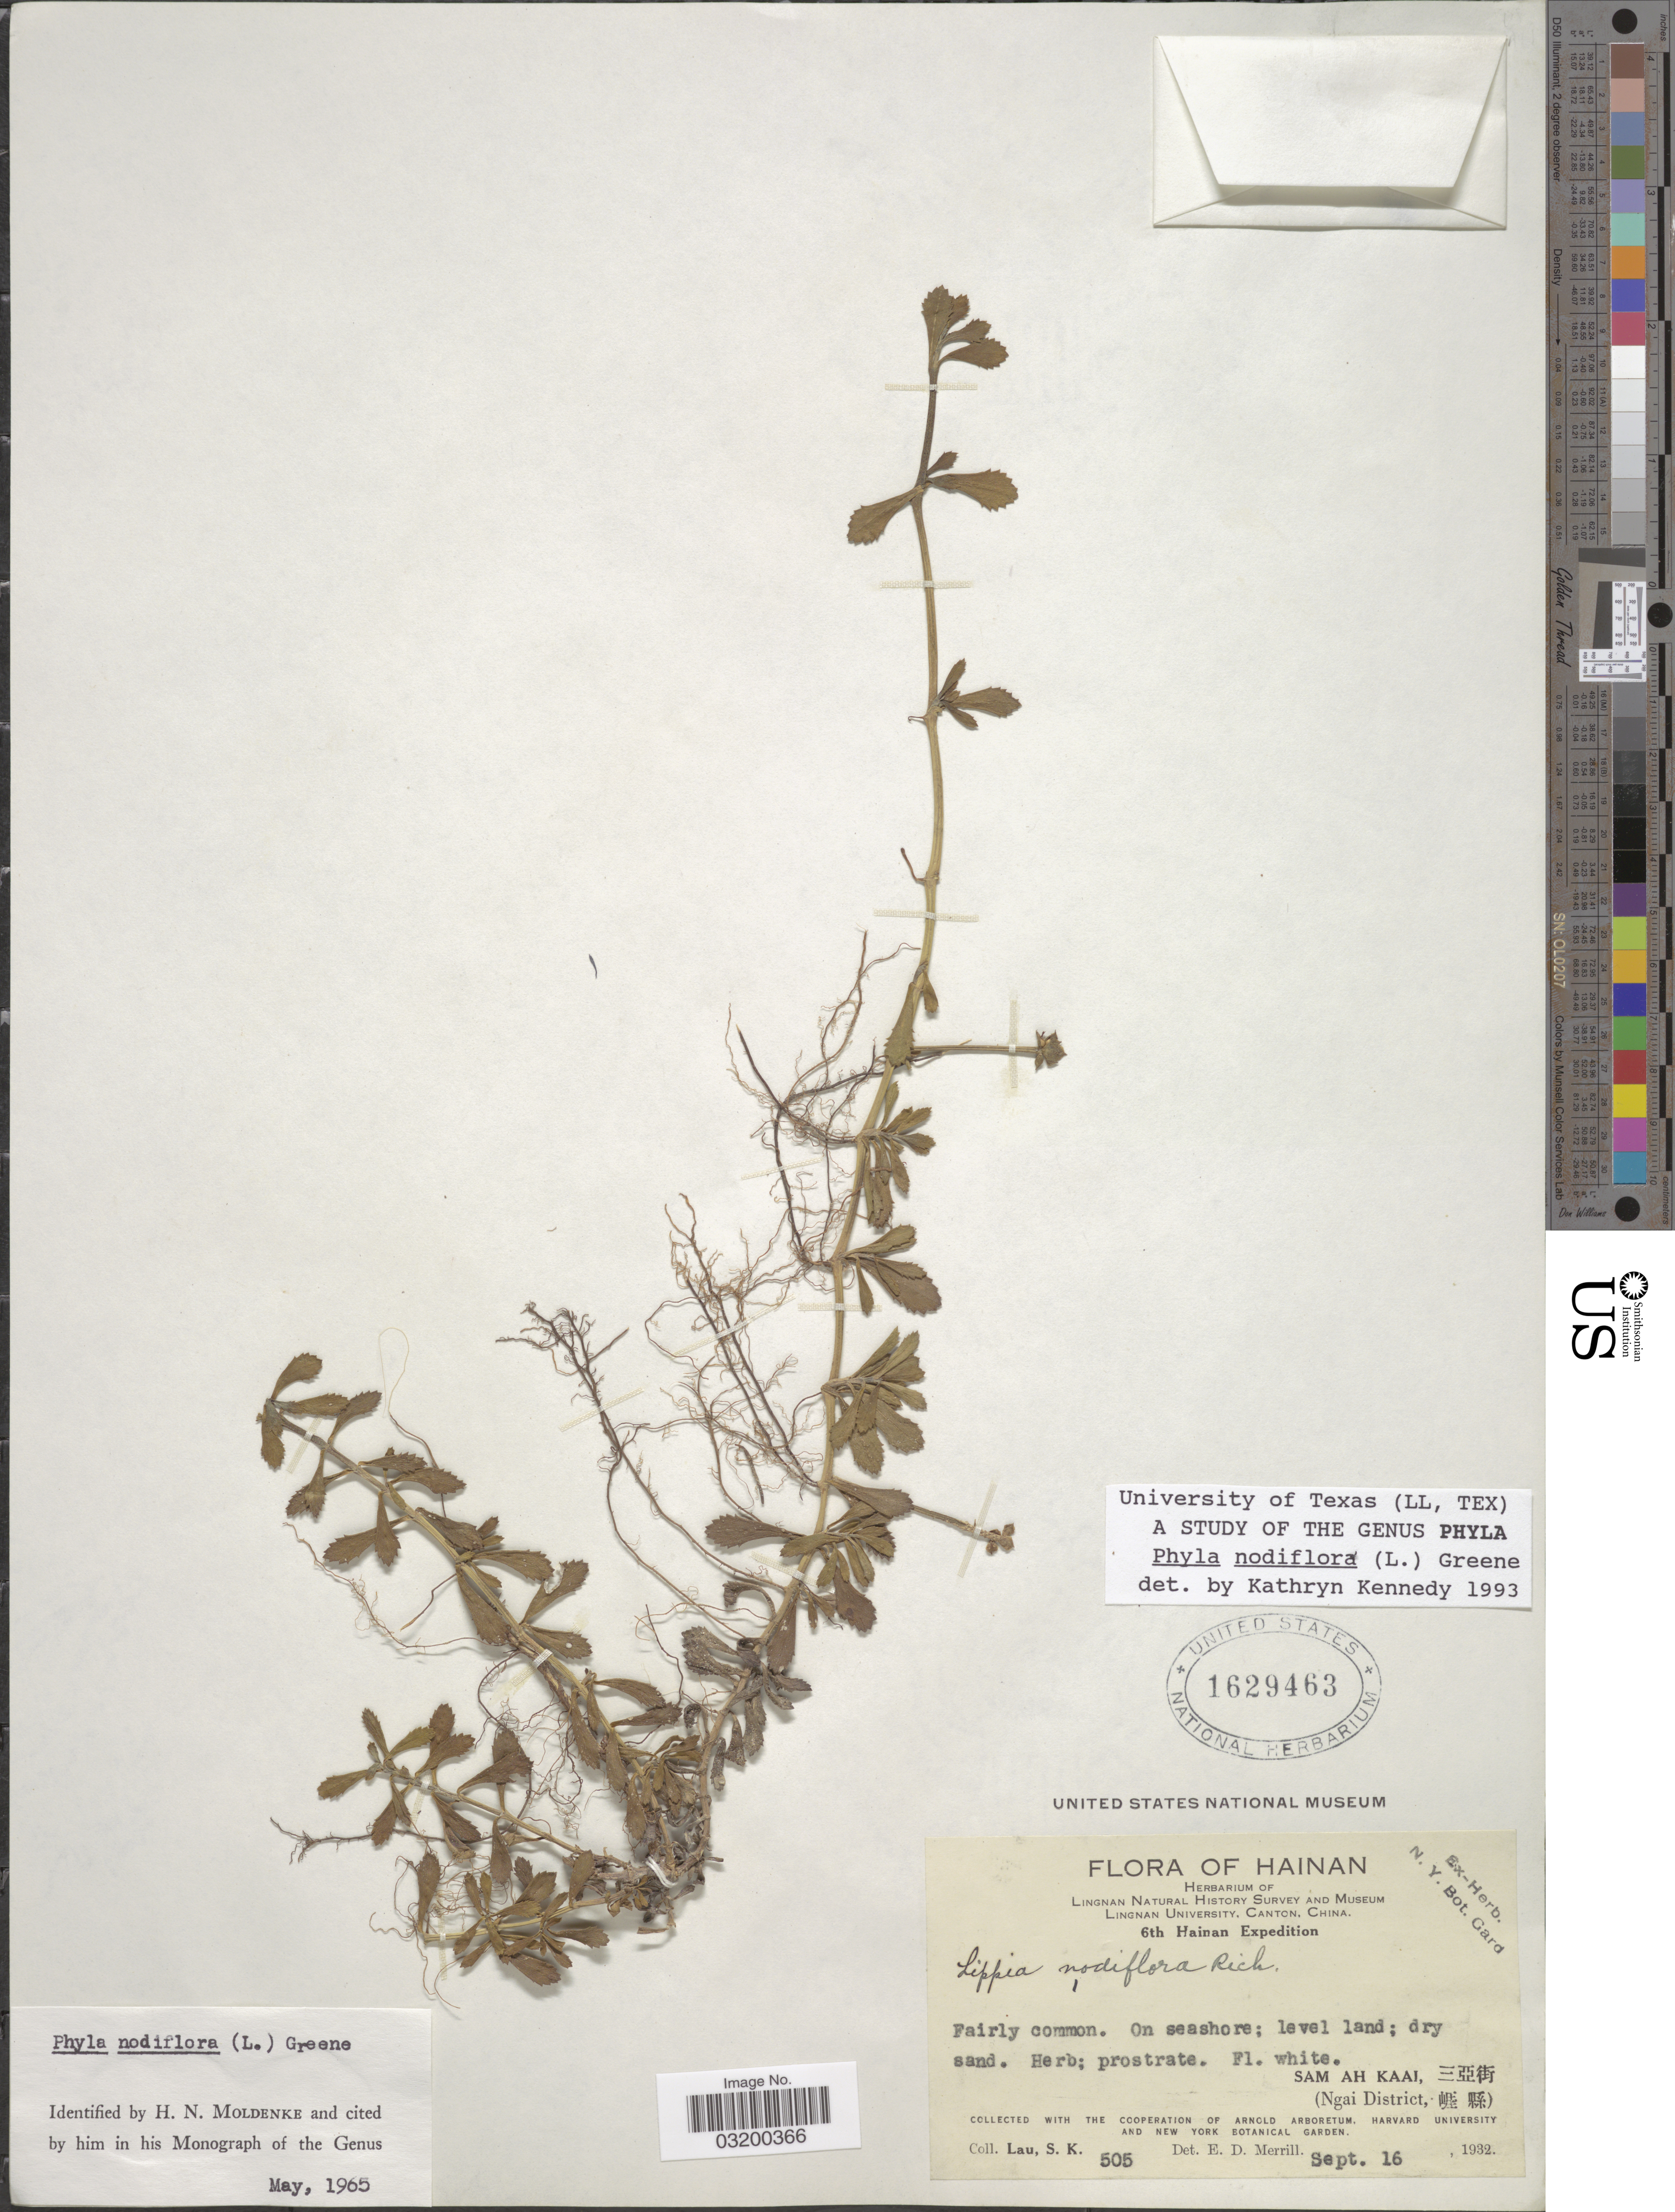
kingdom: Plantae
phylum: Tracheophyta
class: Magnoliopsida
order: Lamiales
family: Verbenaceae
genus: Phyla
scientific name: Phyla nodiflora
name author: (L.) Greene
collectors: S. K. Lau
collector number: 505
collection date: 1932-09-16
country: China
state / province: Hainan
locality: Sam Ah Kaai. (Ngai District).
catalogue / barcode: US 1629463